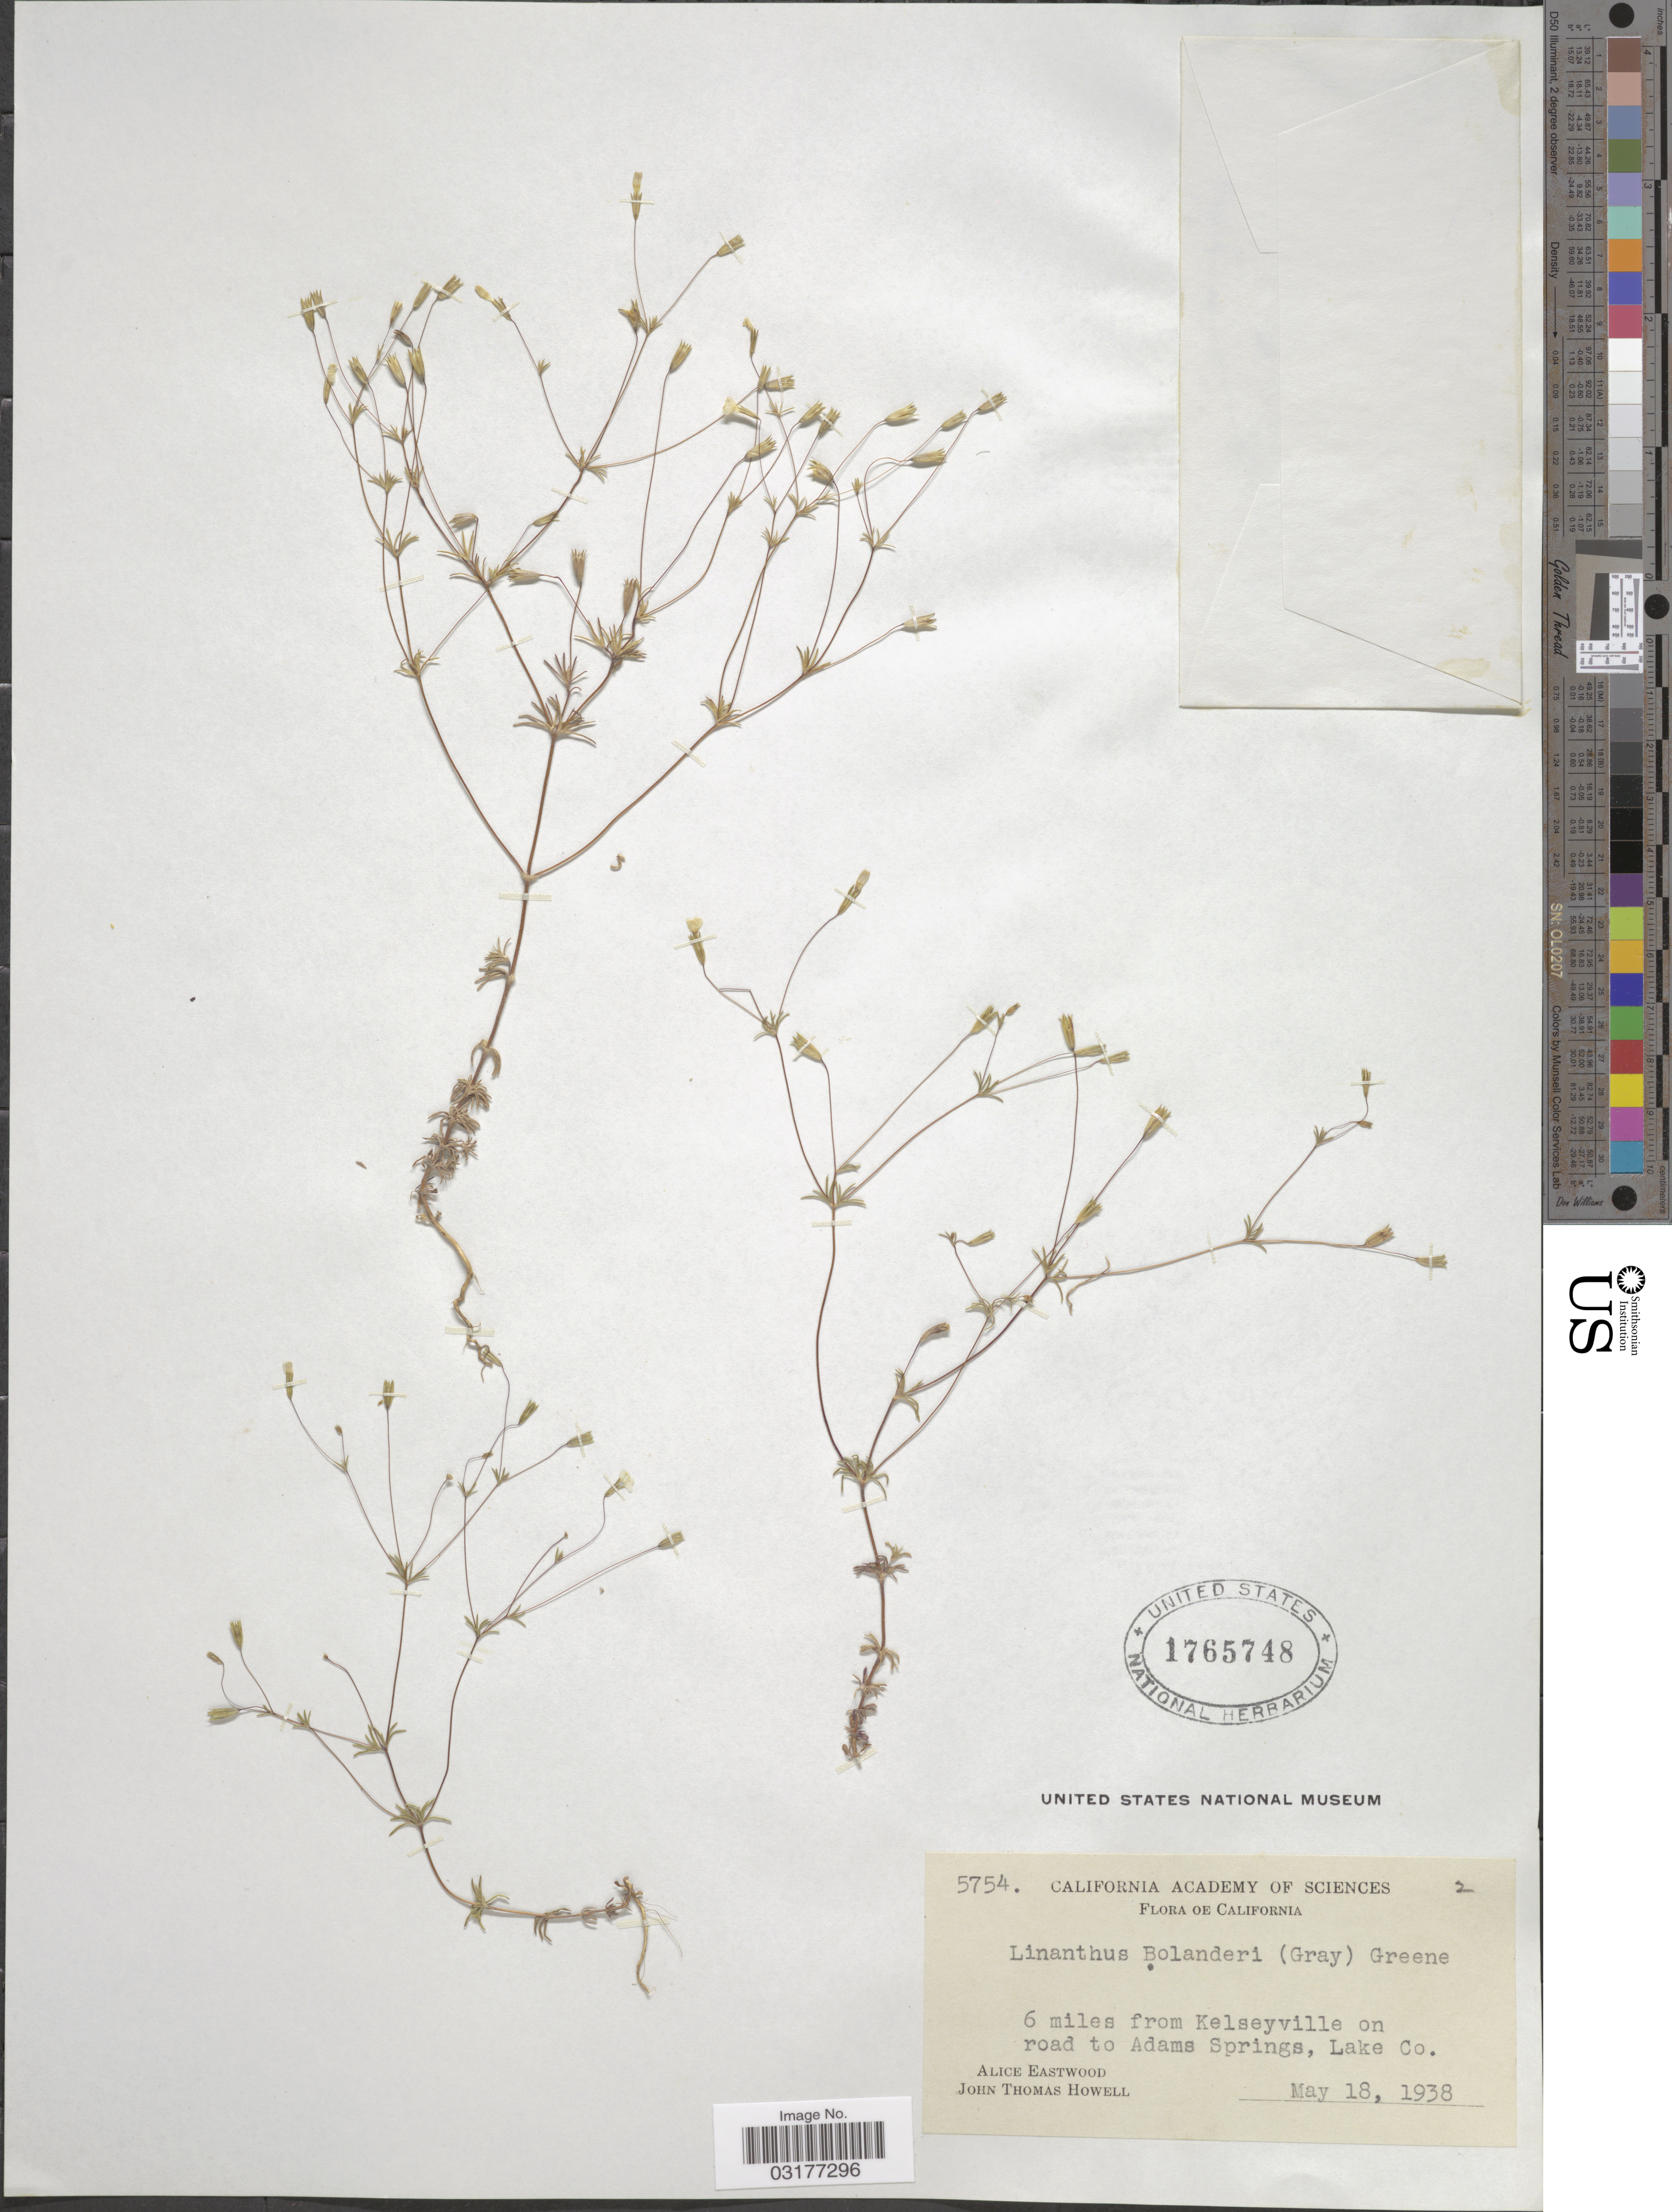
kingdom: Plantae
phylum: Tracheophyta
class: Magnoliopsida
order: Ericales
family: Polemoniaceae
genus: Leptosiphon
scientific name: Leptosiphon bolanderi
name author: (A. Gray) J.M. Porter & L.A. Johnson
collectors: A. Eastwood & J. T. Howell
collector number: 5754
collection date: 1938-05-18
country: United States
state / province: California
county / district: Lake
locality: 6 miles from Kelseyville on road to Adams Springs, Lake Co.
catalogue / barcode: US 1765748